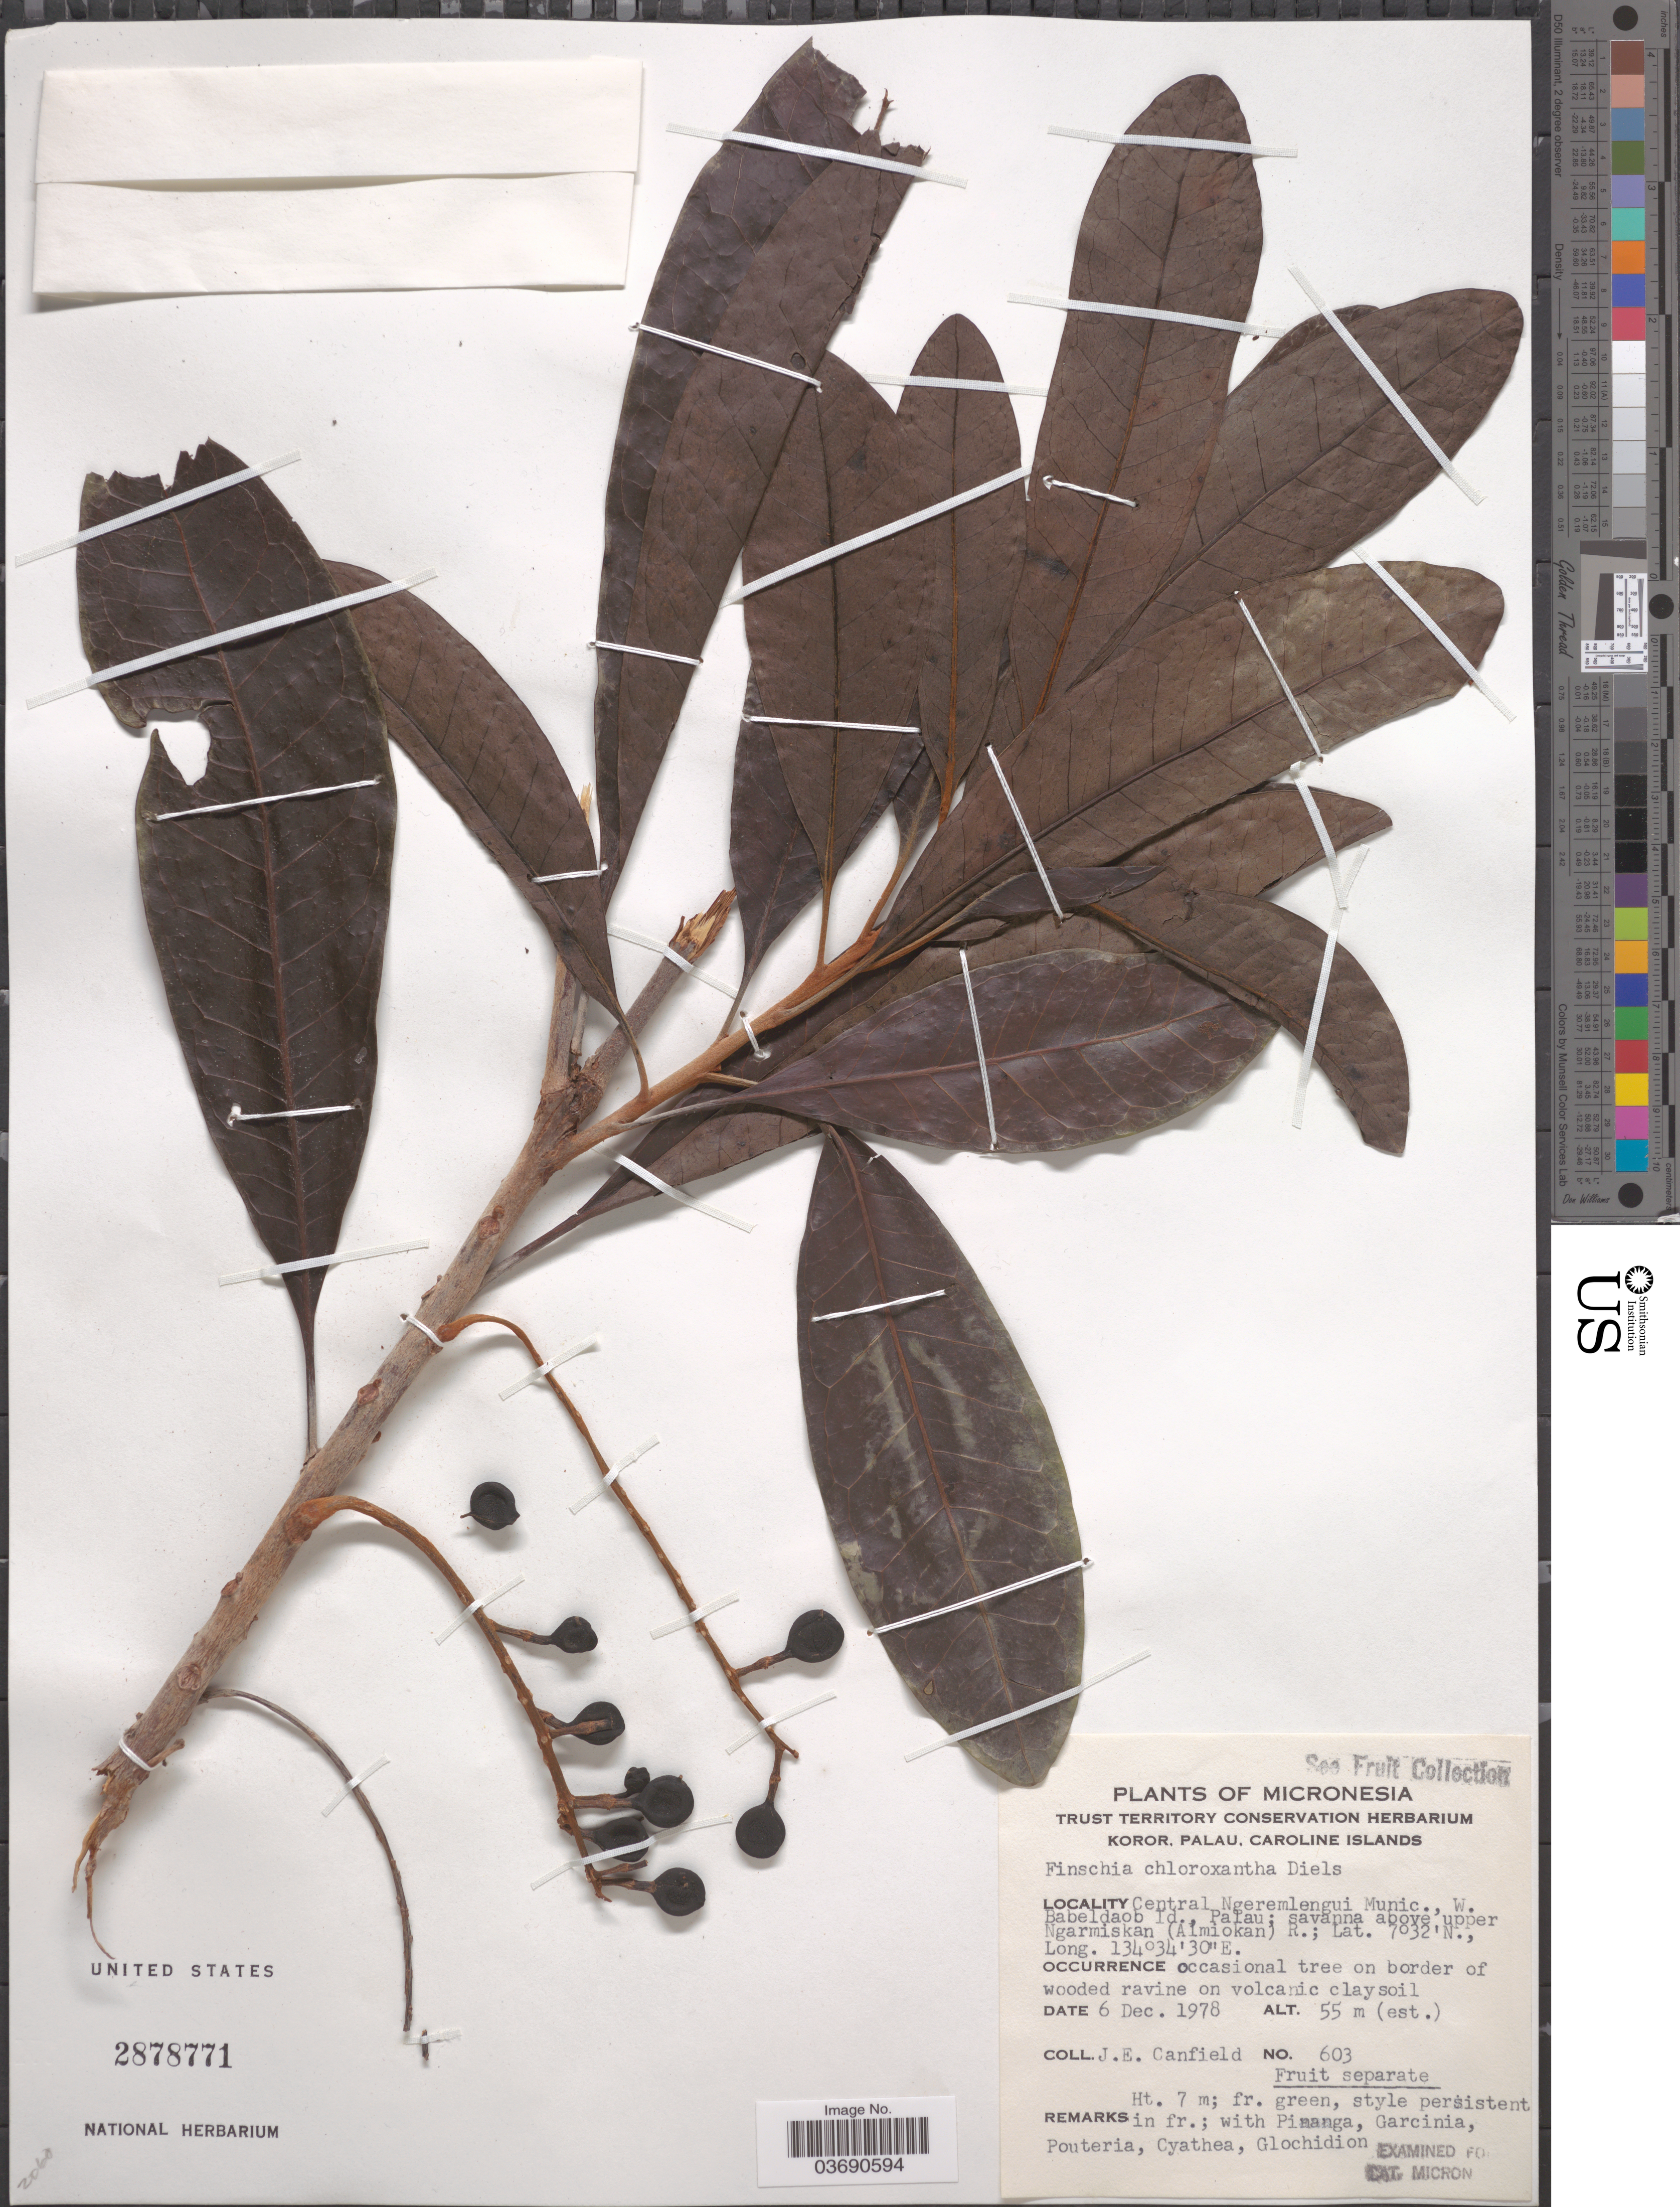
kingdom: Plantae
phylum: Tracheophyta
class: Magnoliopsida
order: Proteales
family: Proteaceae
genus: Finschia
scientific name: Finschia chloroxantha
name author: Diels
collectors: J. E. Canfield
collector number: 603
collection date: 1978-12-06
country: Palau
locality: Micronesia. Central Ngeremlengui Munic., W. Babeldaob Id., Palau; savanna above upper Ngarmiskan (Aimiokan) R.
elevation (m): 55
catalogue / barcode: US 2878771